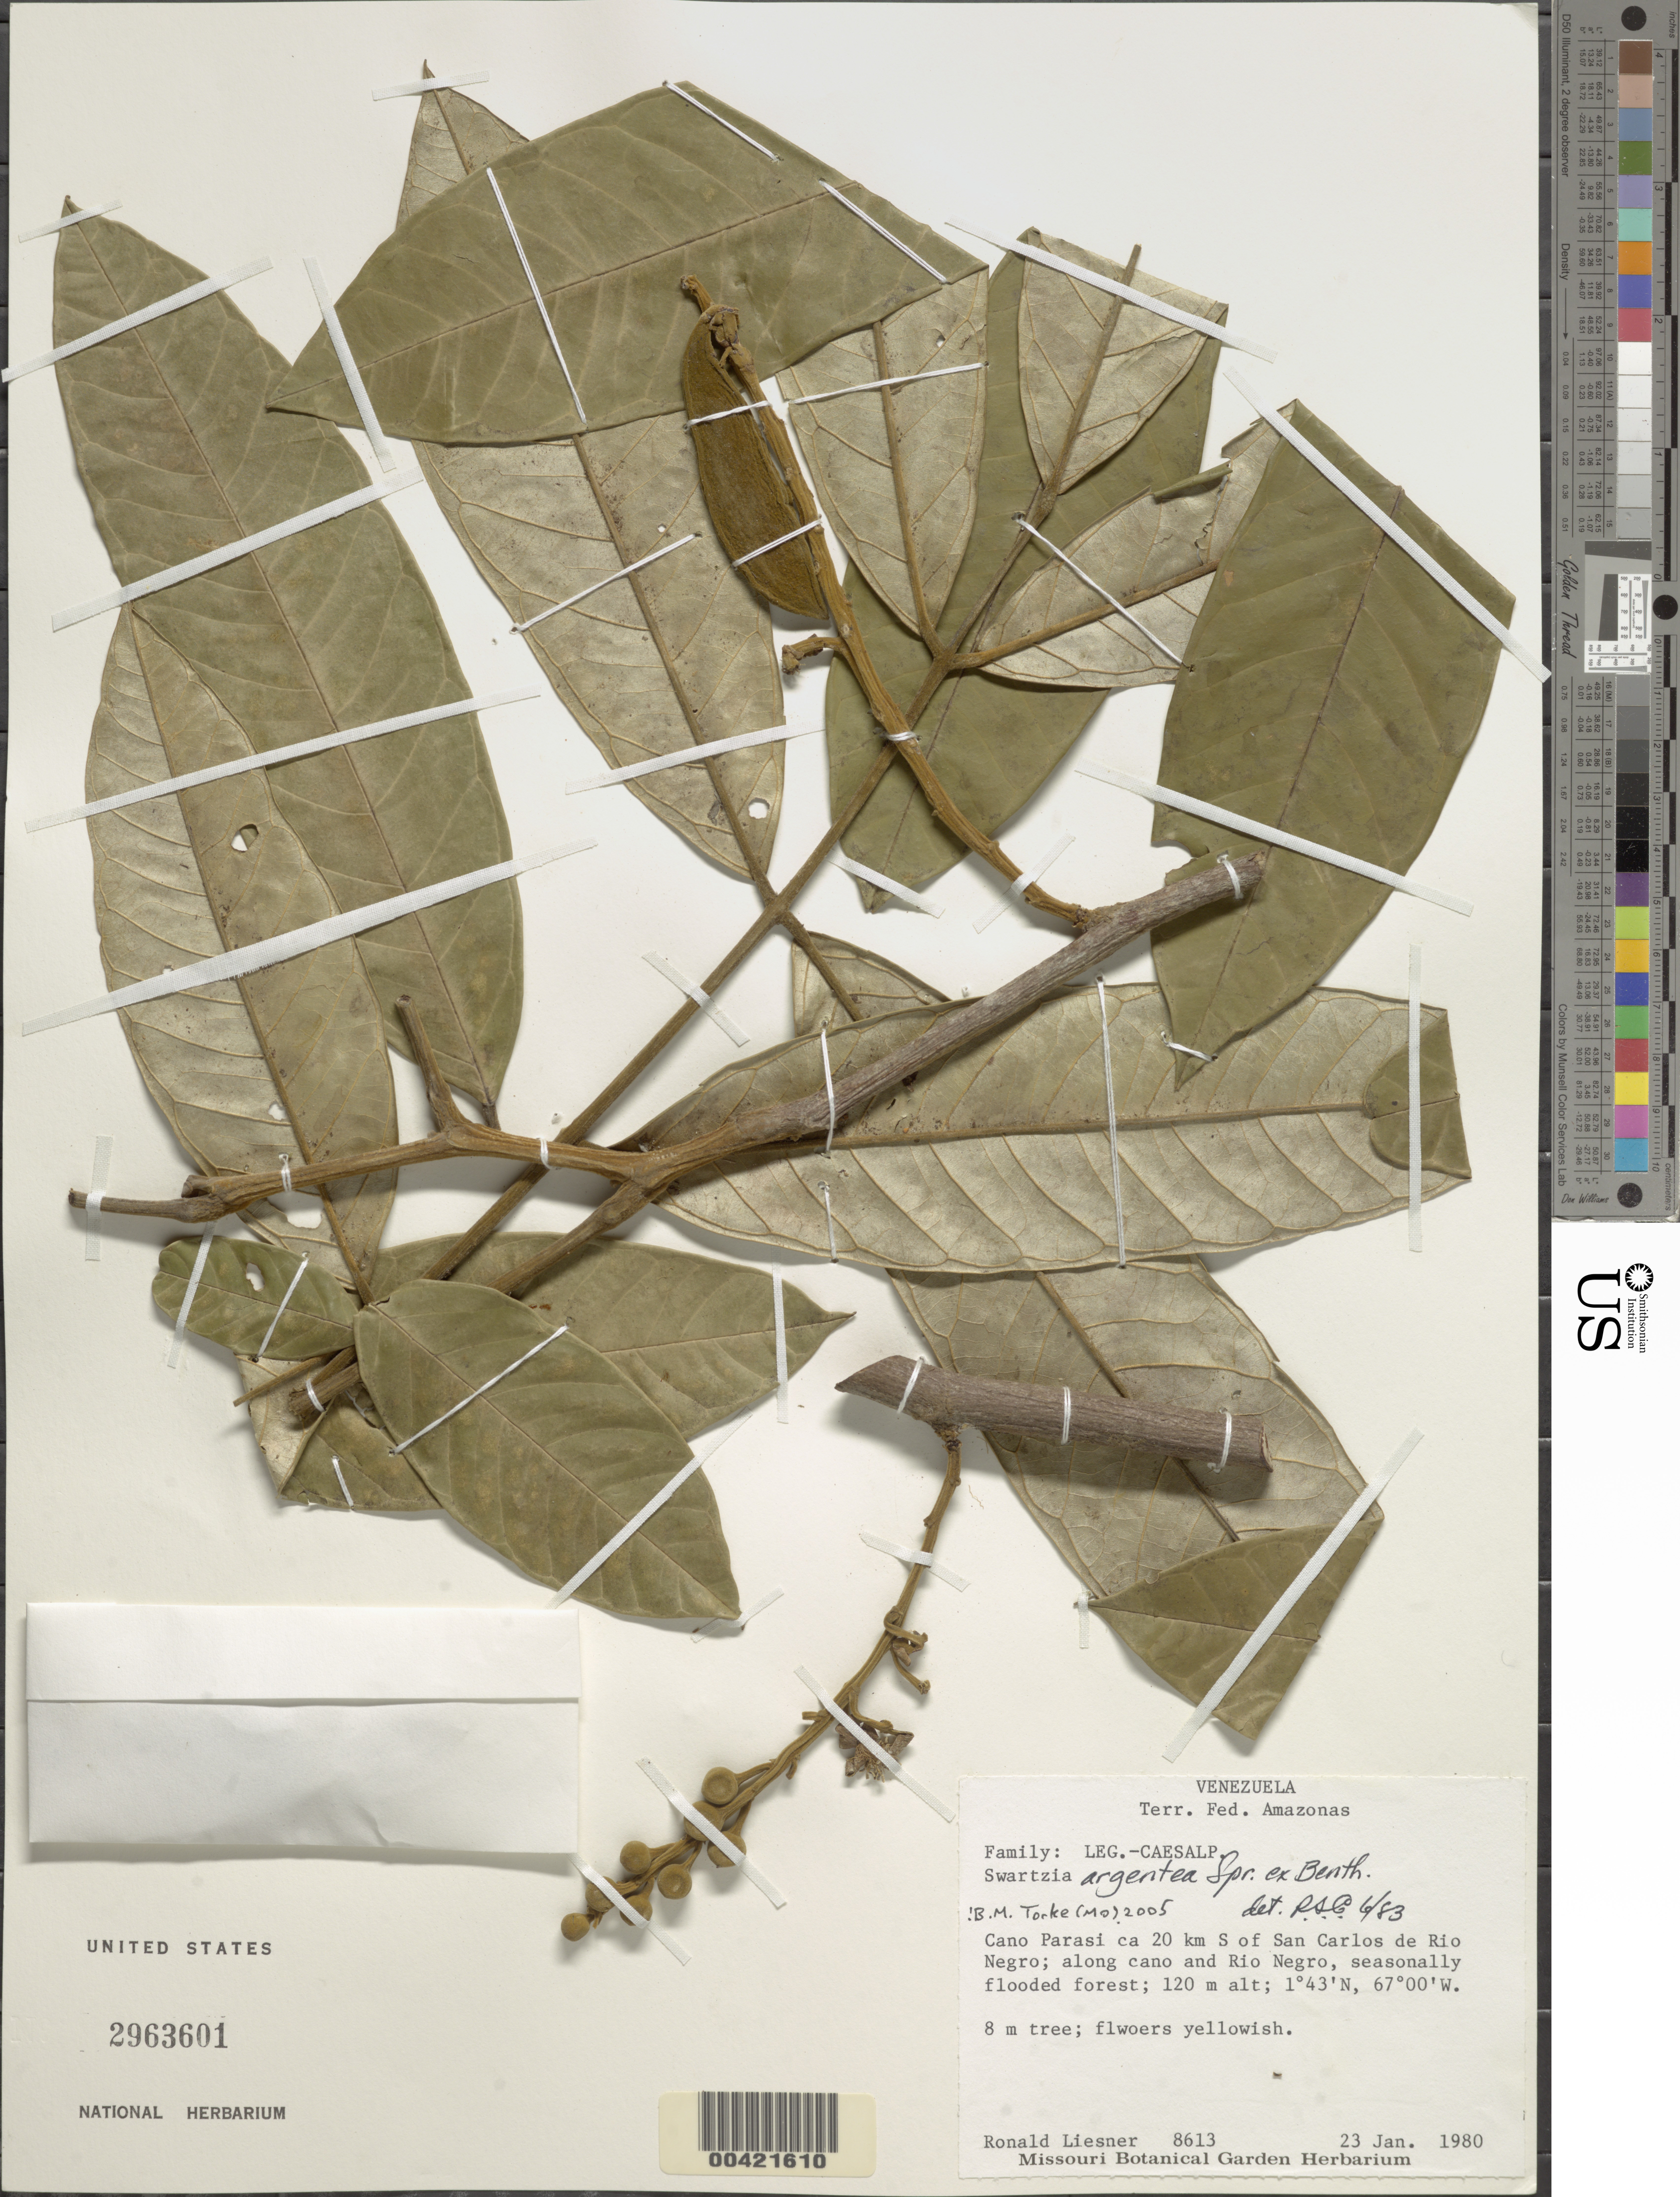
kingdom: Plantae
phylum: Tracheophyta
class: Magnoliopsida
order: Fabales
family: Fabaceae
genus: Swartzia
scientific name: Swartzia argentea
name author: Spruce ex Benth.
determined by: Cowan, R. S.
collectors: R. L. Liesner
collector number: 8613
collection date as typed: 23 Jan 1980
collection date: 1980-01-23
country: Venezuela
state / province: Amazonas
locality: Cano parasi; 20 km s of san carlos de rio negro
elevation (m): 120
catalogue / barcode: US 2963601